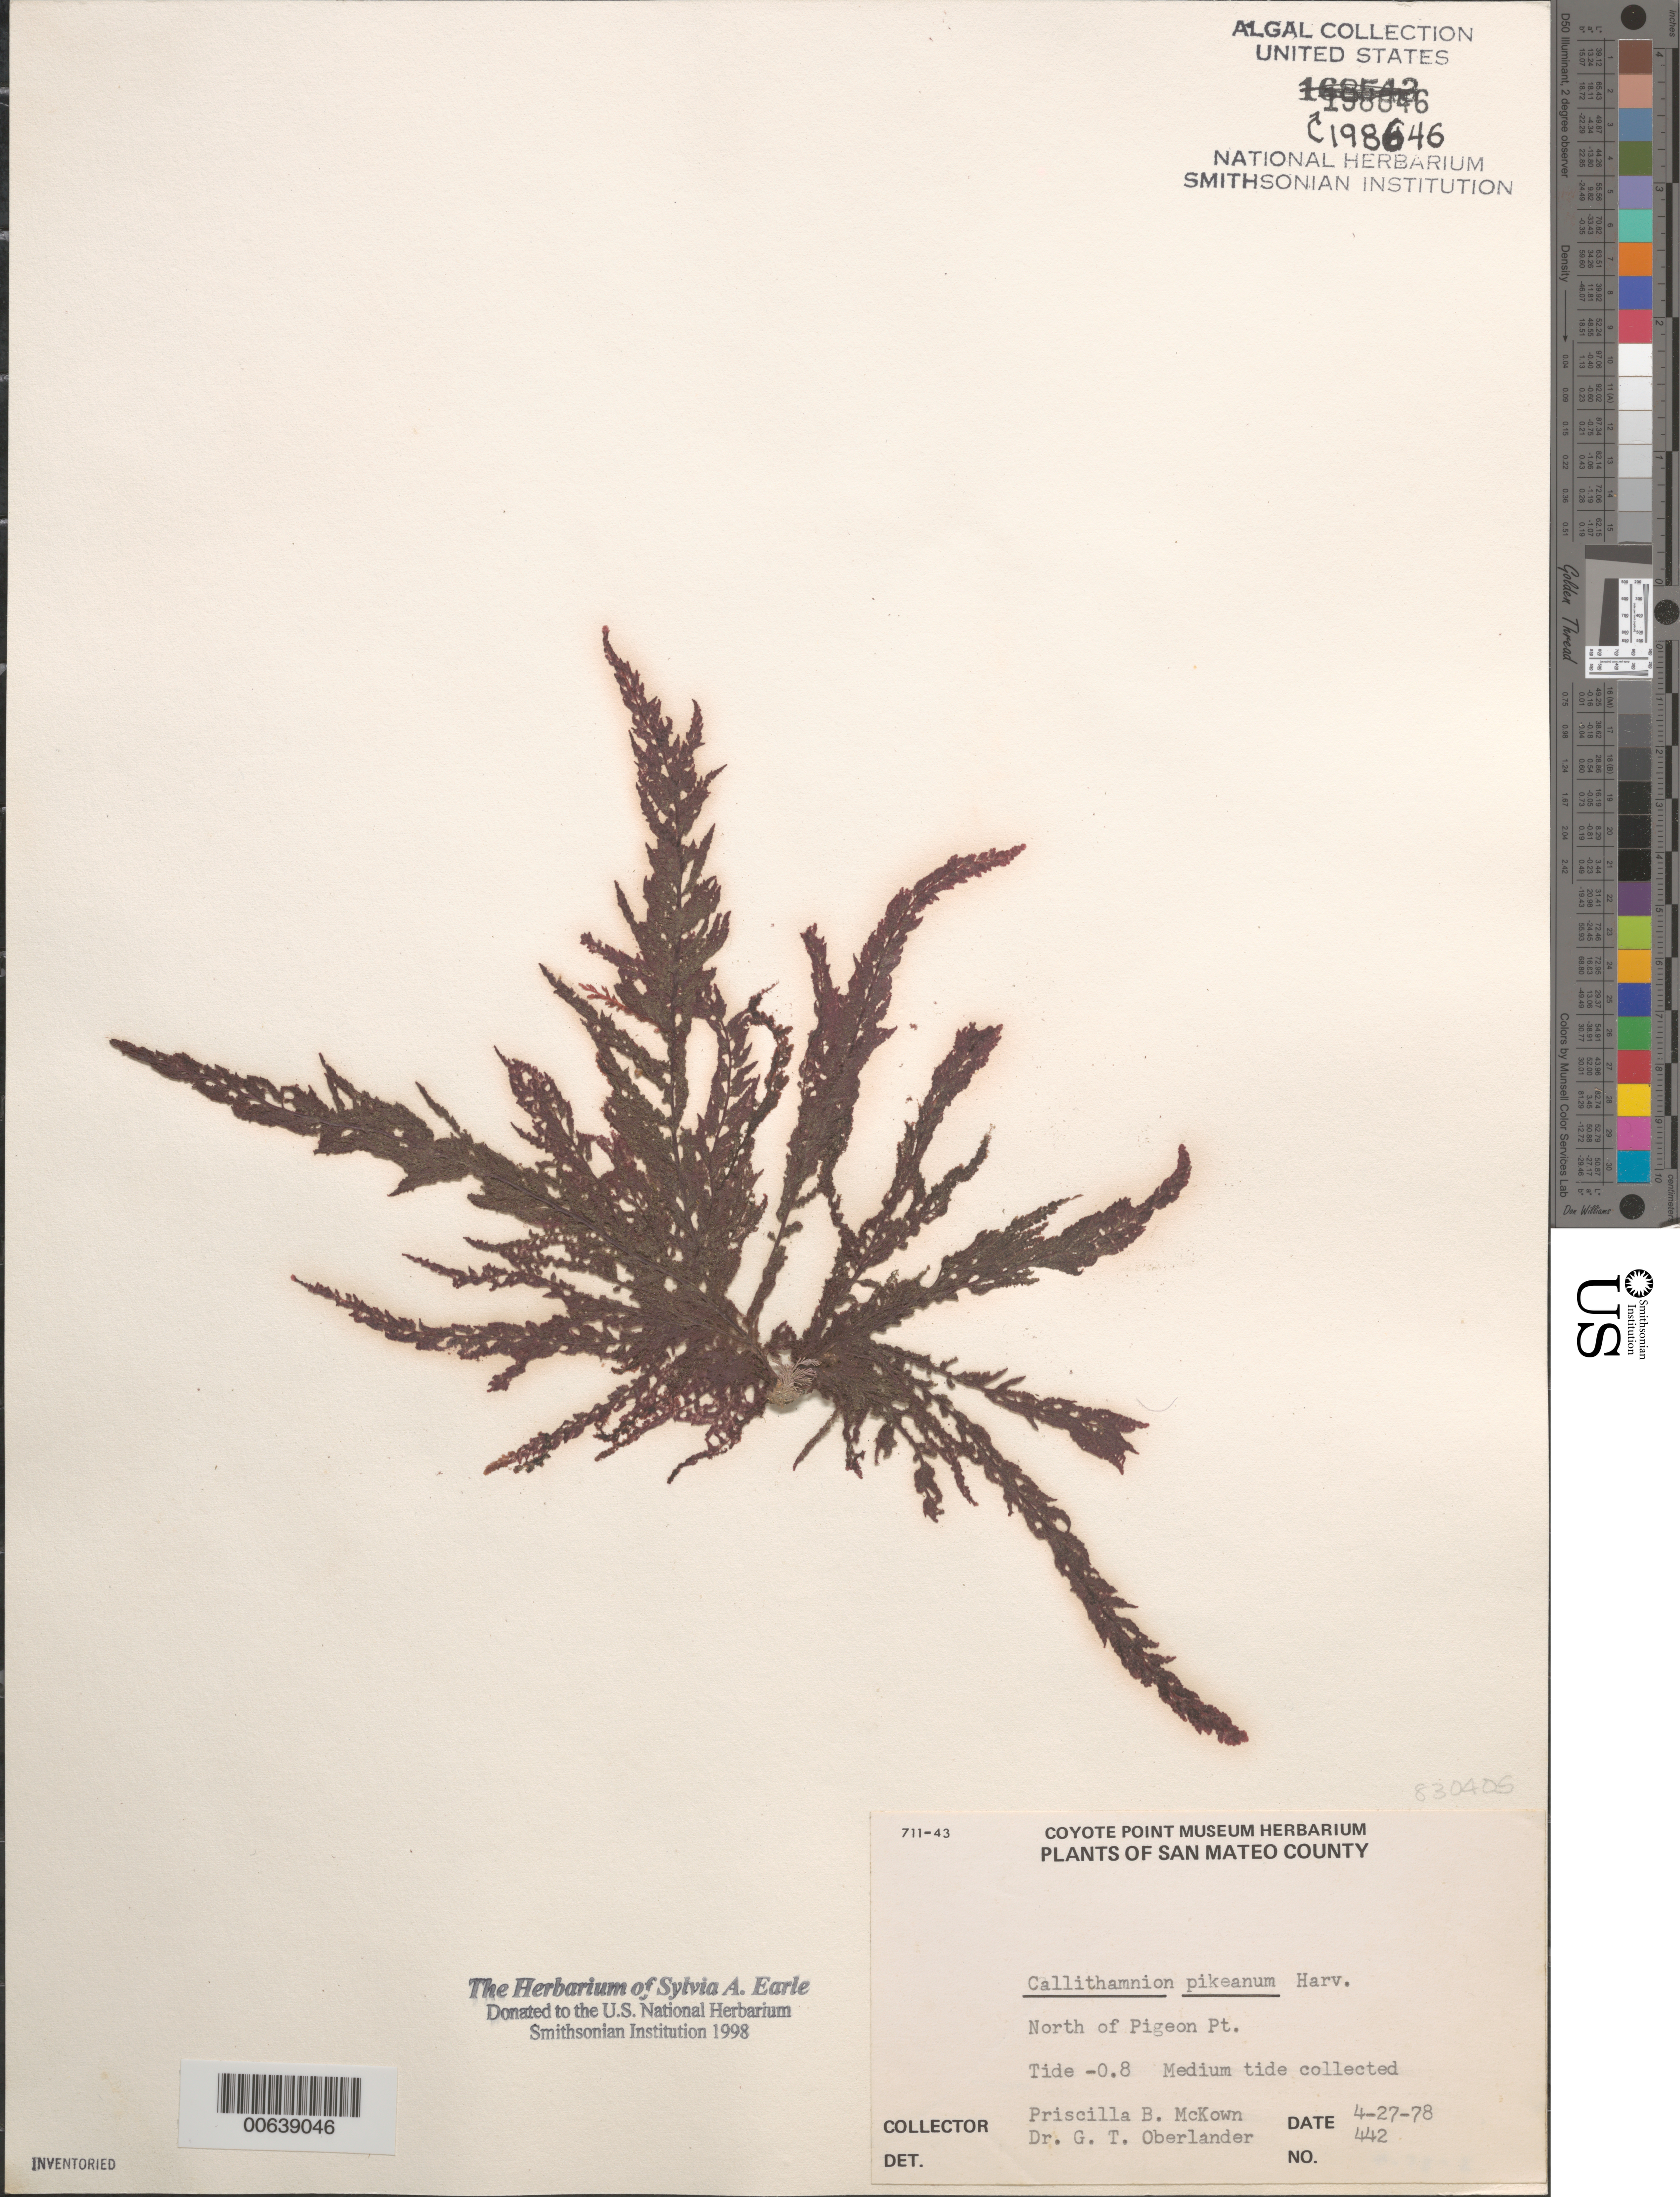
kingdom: Plantae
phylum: Rhodophyta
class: Florideophyceae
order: Ceramiales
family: Callithamniaceae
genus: Callithamnion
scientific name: Callithamnion pikeanum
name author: Harv.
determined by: Oberlander, G. T.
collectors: P. McKown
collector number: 442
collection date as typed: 27 Apr 1978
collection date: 1978-04-27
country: United States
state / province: California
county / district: San Mateo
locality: North of Pigeon Point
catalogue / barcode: US 198646